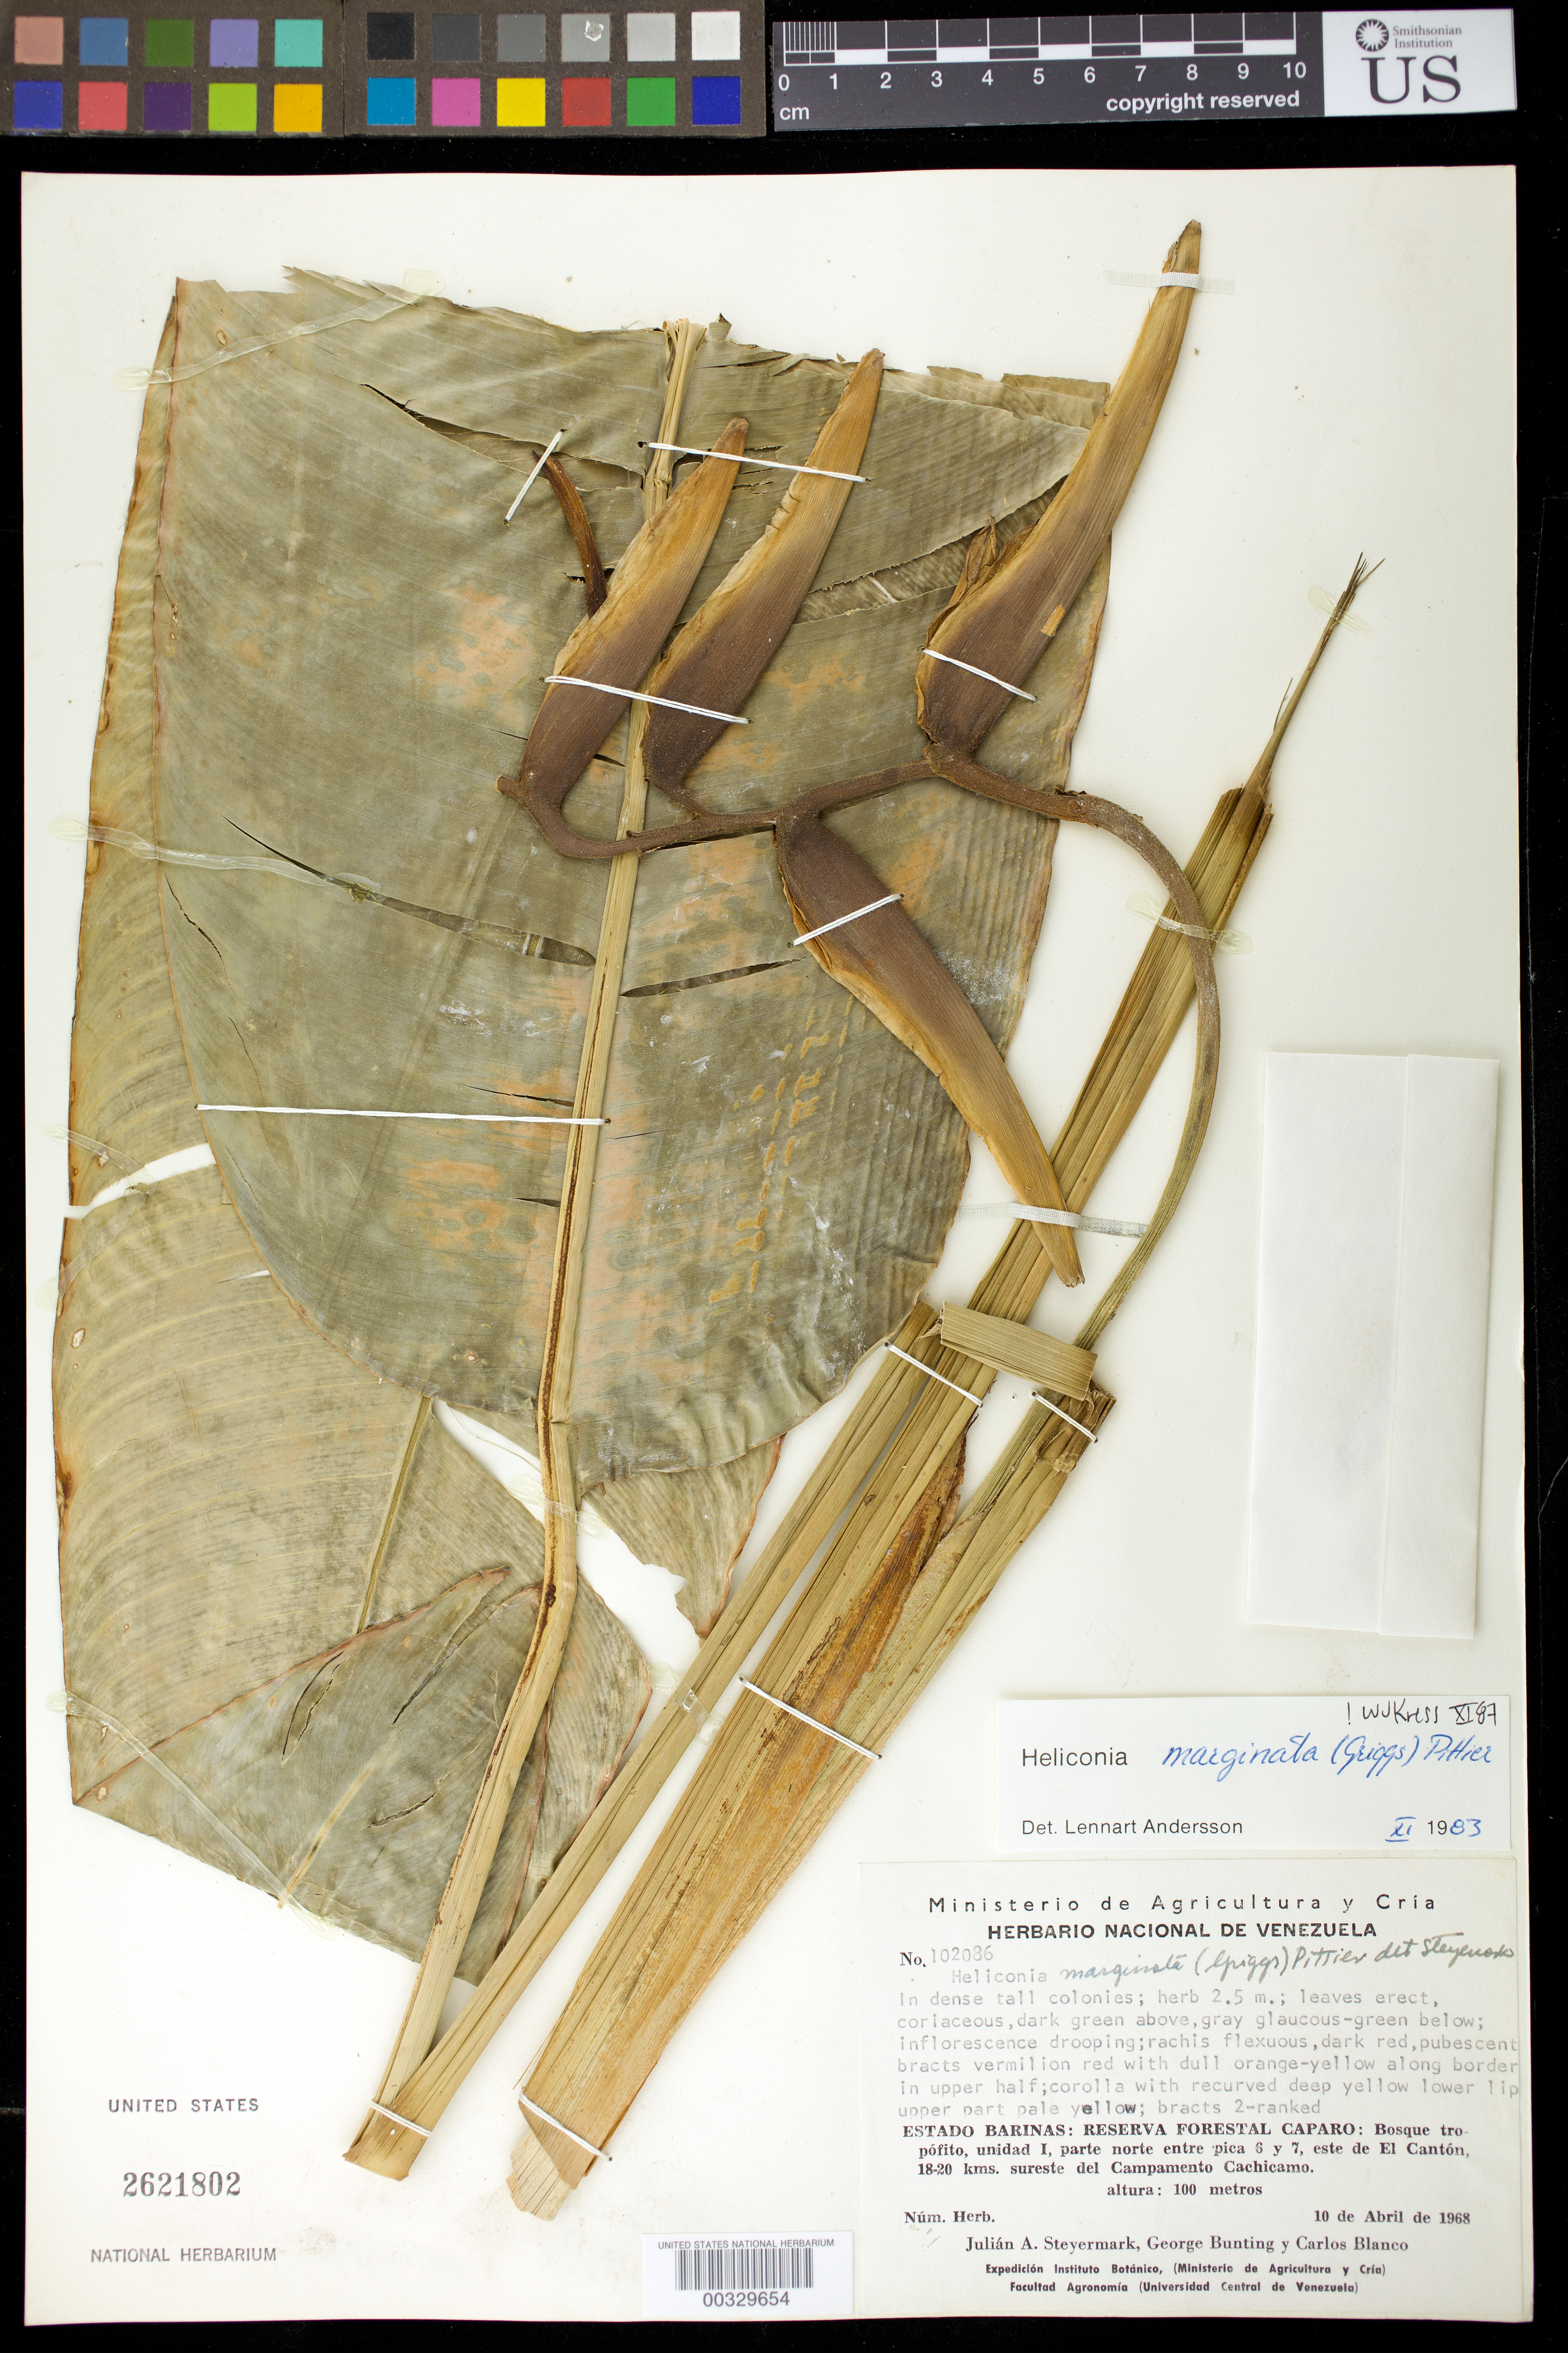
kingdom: Plantae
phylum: Tracheophyta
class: Liliopsida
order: Zingiberales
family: Heliconiaceae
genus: Heliconia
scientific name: Heliconia marginata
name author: (R.F. Griggs) Pittier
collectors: J. Steyermark, G. S. Bunting & C. A. Blanco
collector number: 102086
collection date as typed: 10 Apr 1968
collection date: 1968-04-10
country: Venezuela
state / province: Barinas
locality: Reserva forestal caparo, e of el canton, 18-20 km se of campamento cachicamo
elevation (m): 100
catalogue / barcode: US 2621802